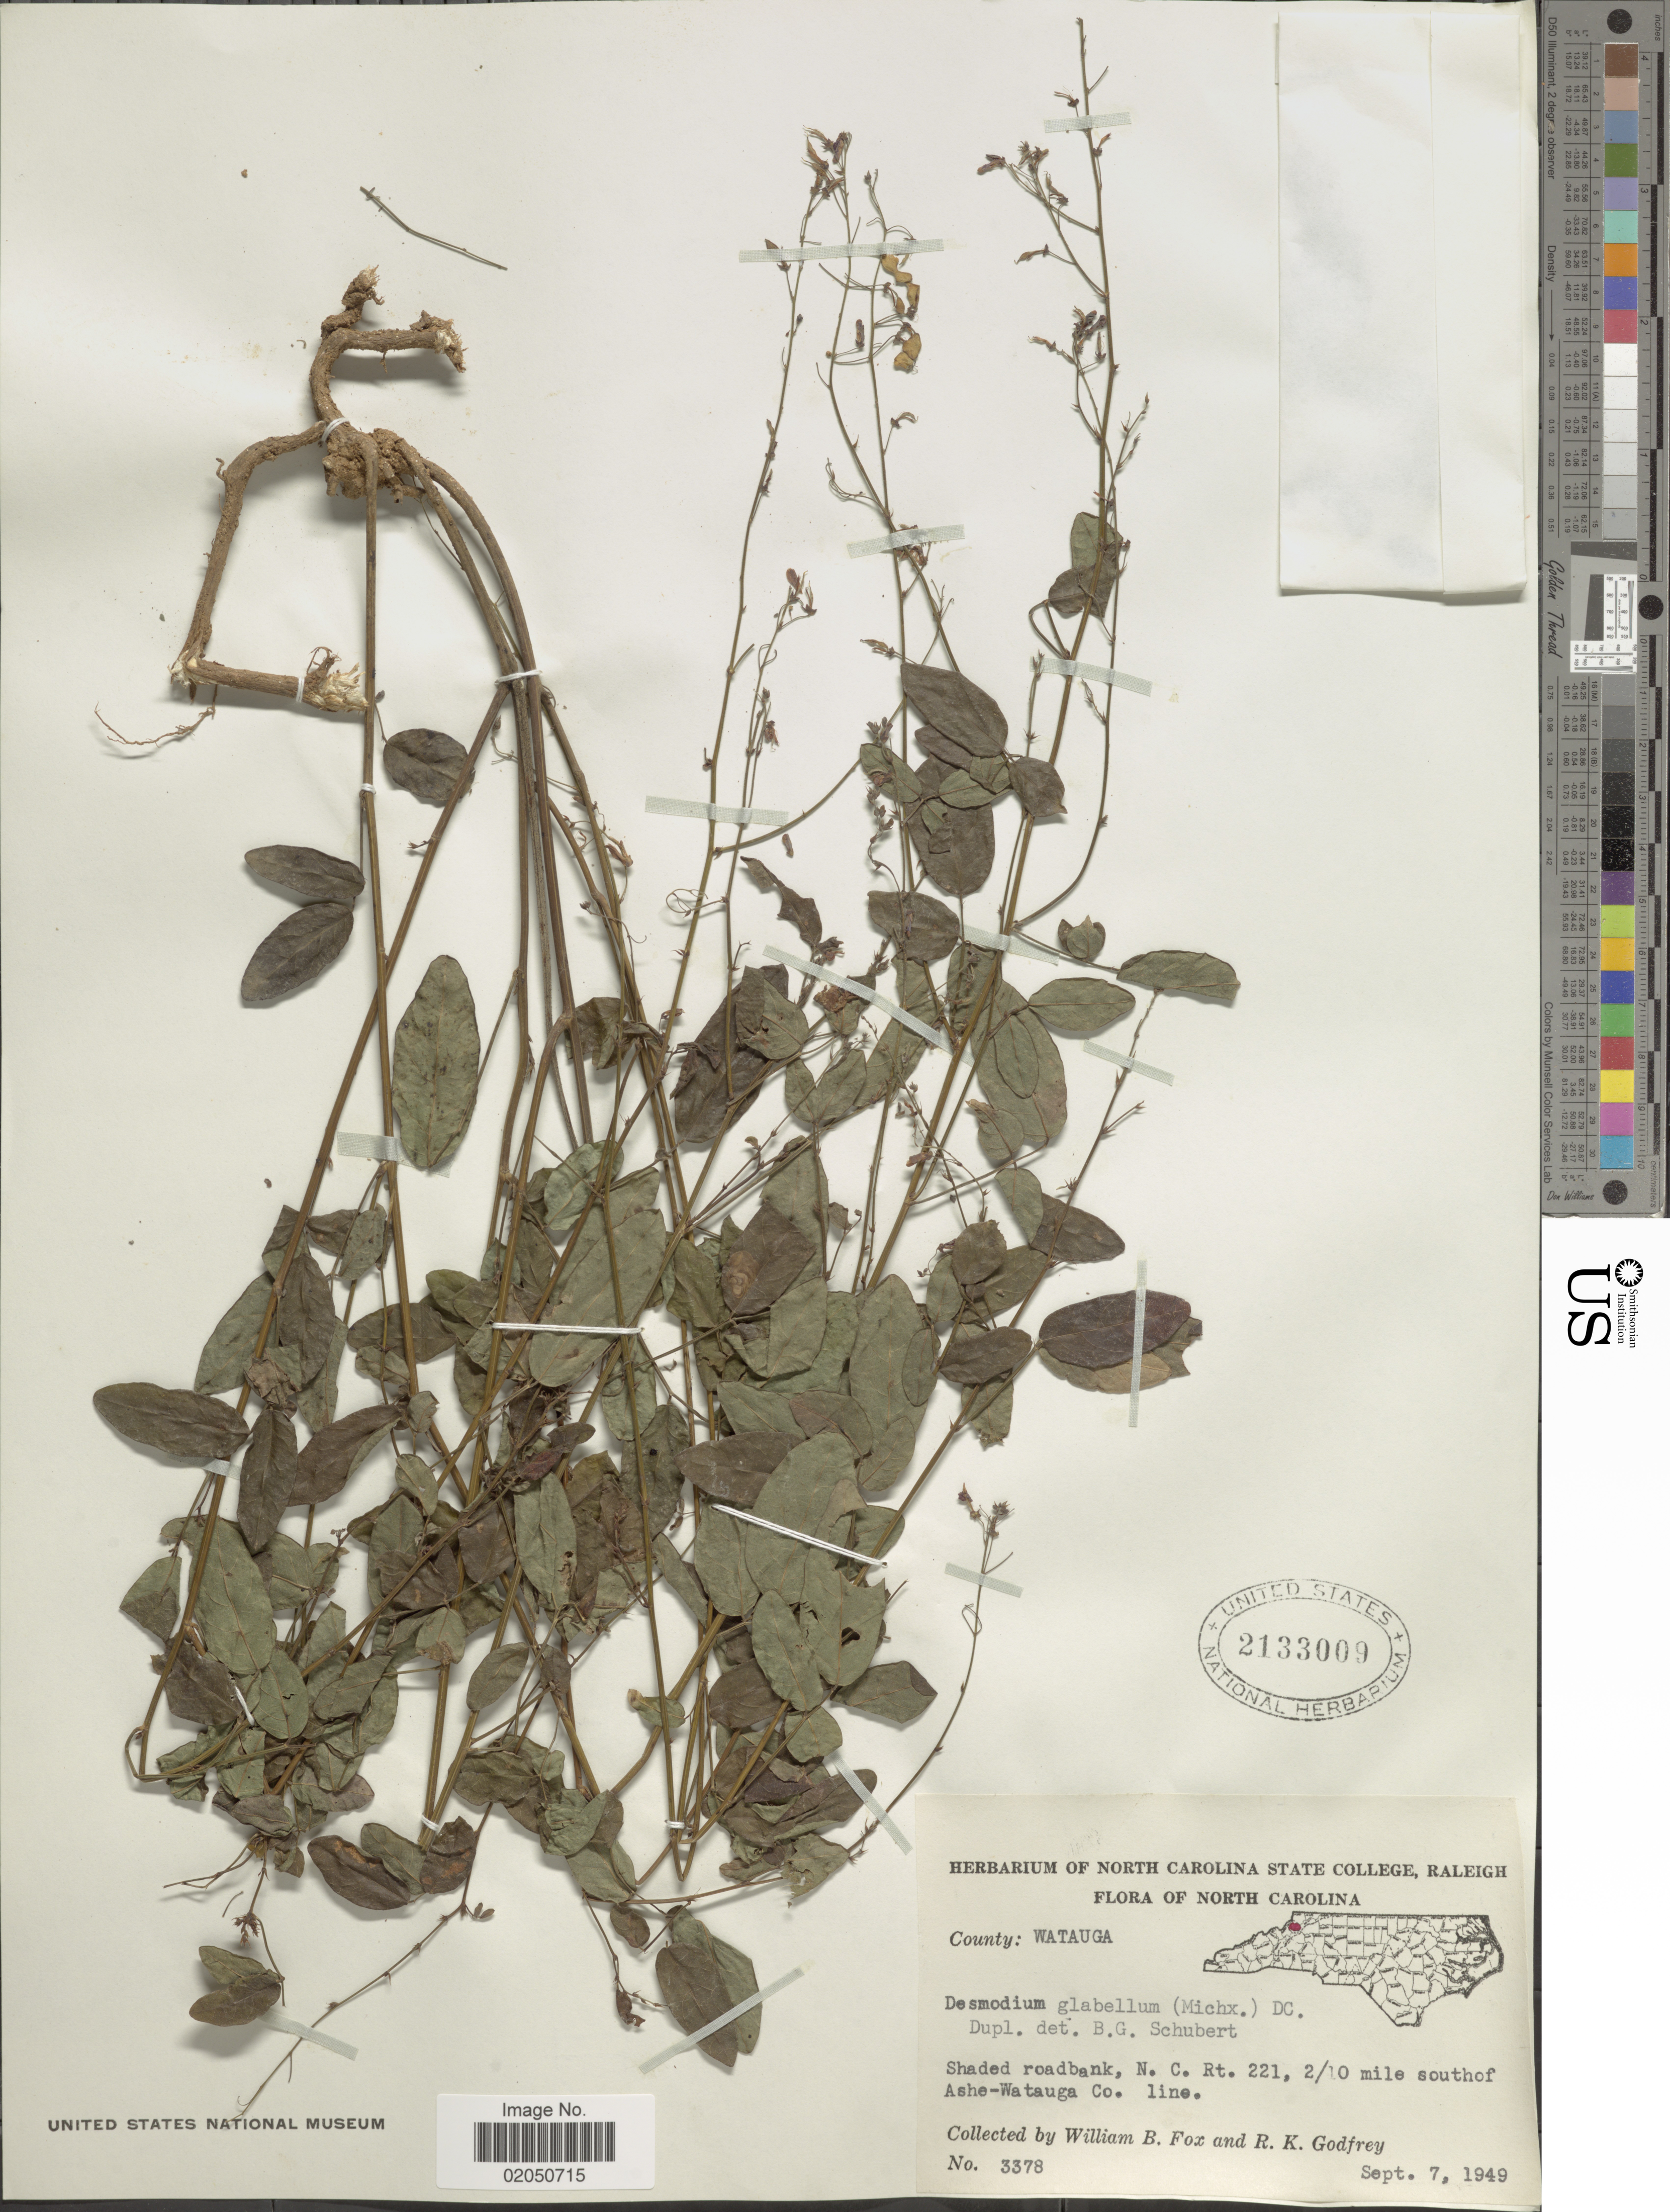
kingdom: Plantae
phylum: Tracheophyta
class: Magnoliopsida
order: Fabales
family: Fabaceae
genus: Desmodium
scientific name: Desmodium glabellum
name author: (Michx.) DC.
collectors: W. B. Fox & R. K. Godfrey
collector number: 3378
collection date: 1949-09-07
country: United States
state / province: North Carolina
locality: County: Watauga, N. C. Rt. 221, 2/10 mile south of Ashe-Watauga Co.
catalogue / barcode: US 2133009